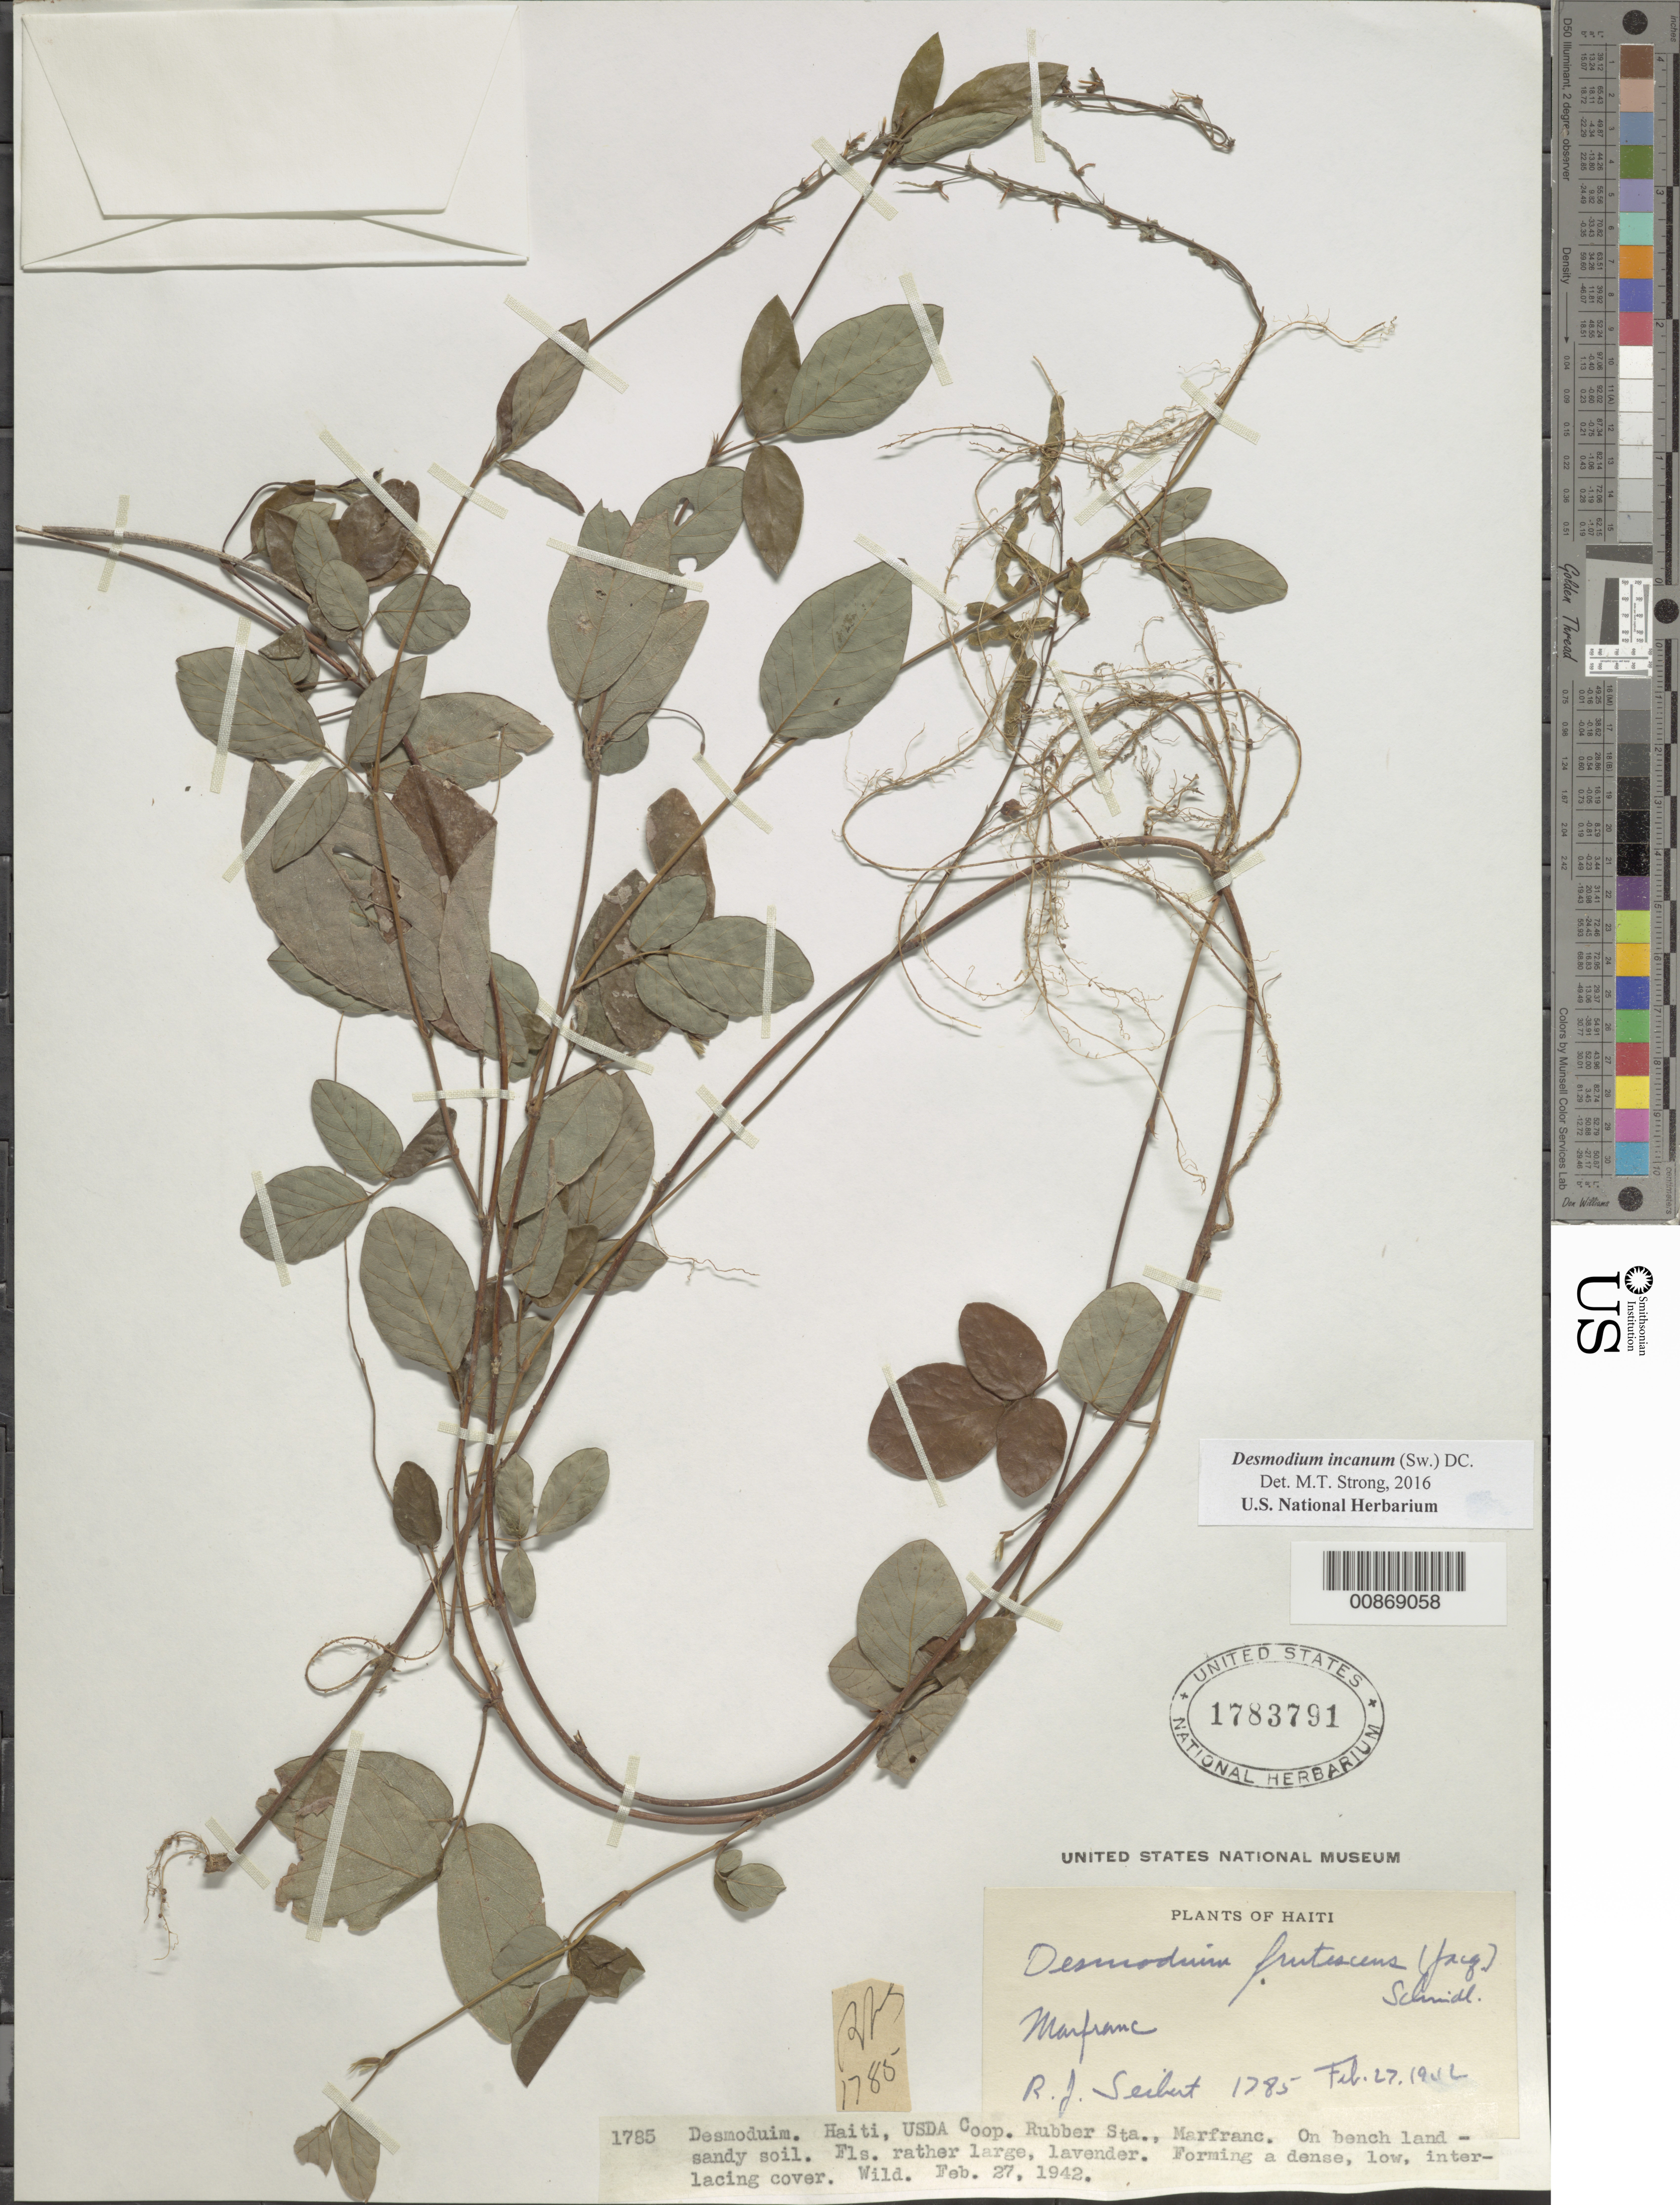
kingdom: Plantae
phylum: Tracheophyta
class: Magnoliopsida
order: Fabales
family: Fabaceae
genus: Desmodium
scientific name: Desmodium incanum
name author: (Sw.) DC.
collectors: R. J. Seibert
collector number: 1785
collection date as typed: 27 Feb 1942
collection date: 1942-02-27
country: Haiti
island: Hispaniola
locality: U.S.D.A. Cooperative Rubber Sta., Marfranc.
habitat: On bench land, sandy soil.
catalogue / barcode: US 1783791